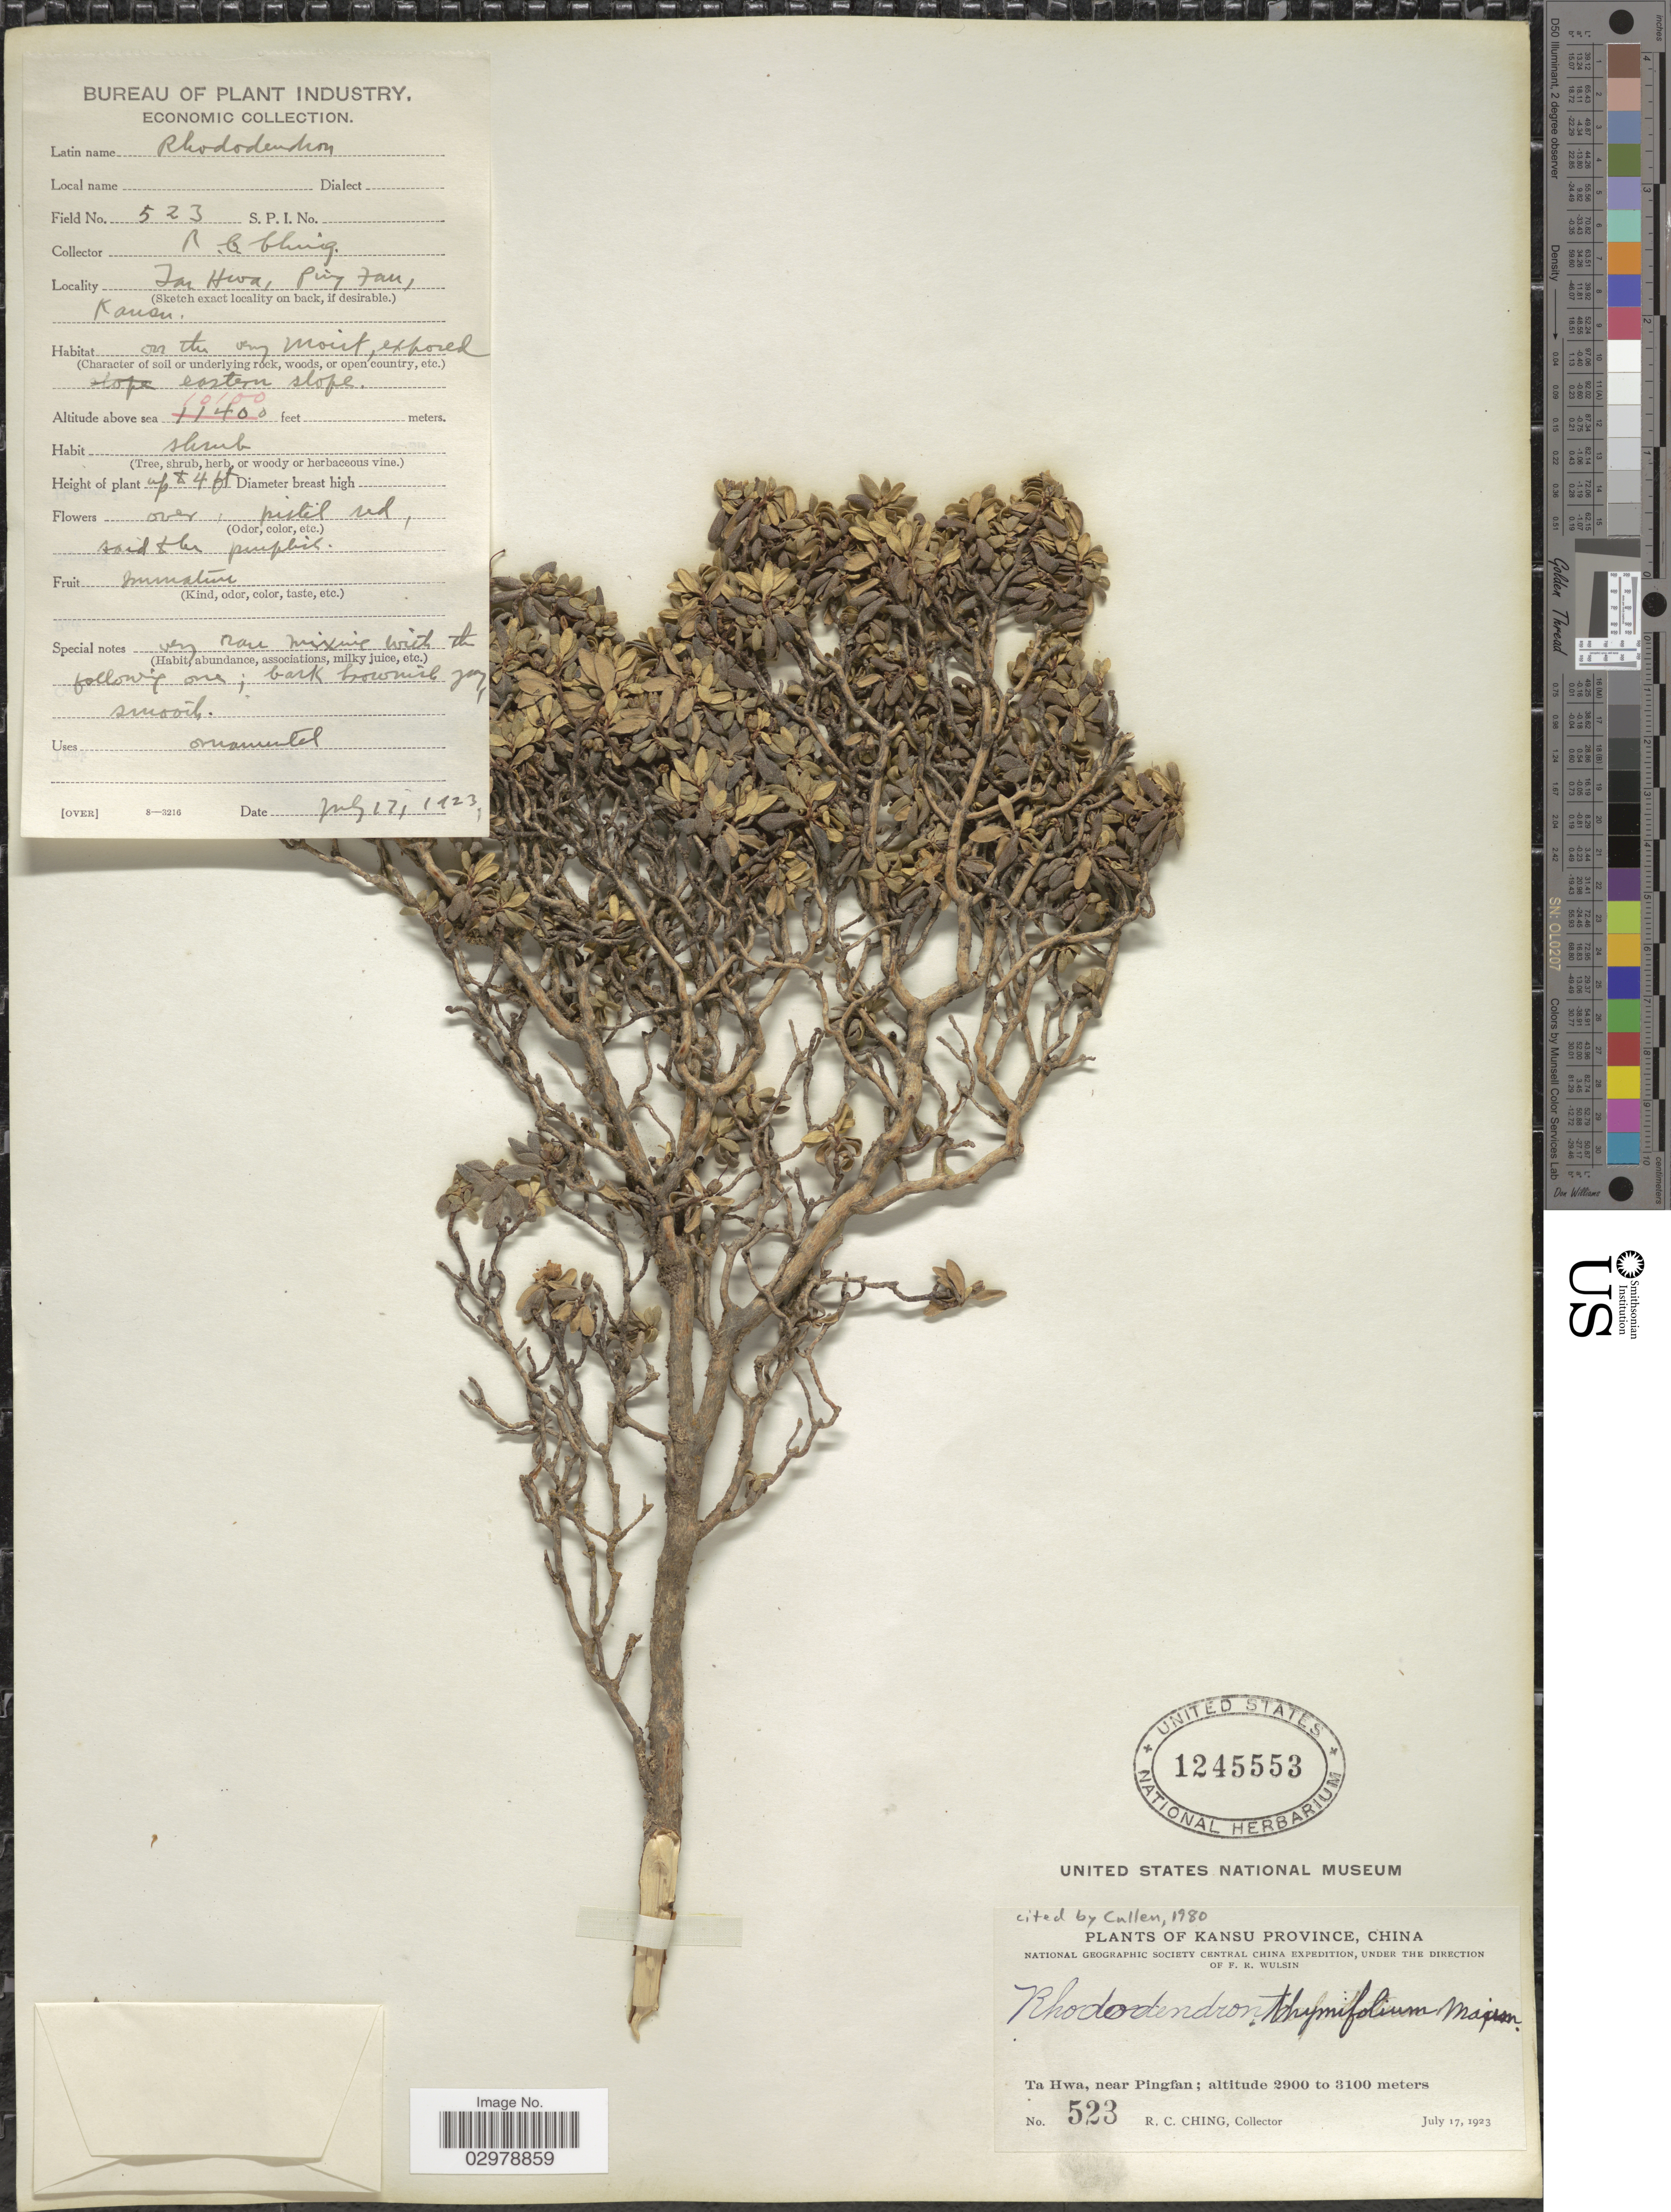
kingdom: Plantae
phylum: Tracheophyta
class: Magnoliopsida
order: Ericales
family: Ericaceae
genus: Rhododendron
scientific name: Rhododendron thymifolium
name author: Maxim.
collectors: R. C. Ching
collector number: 523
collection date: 1923-07-17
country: China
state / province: Gansu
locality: Kansu Province. Ta Hwa, near Pingfan.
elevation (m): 2900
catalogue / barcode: US 1245553